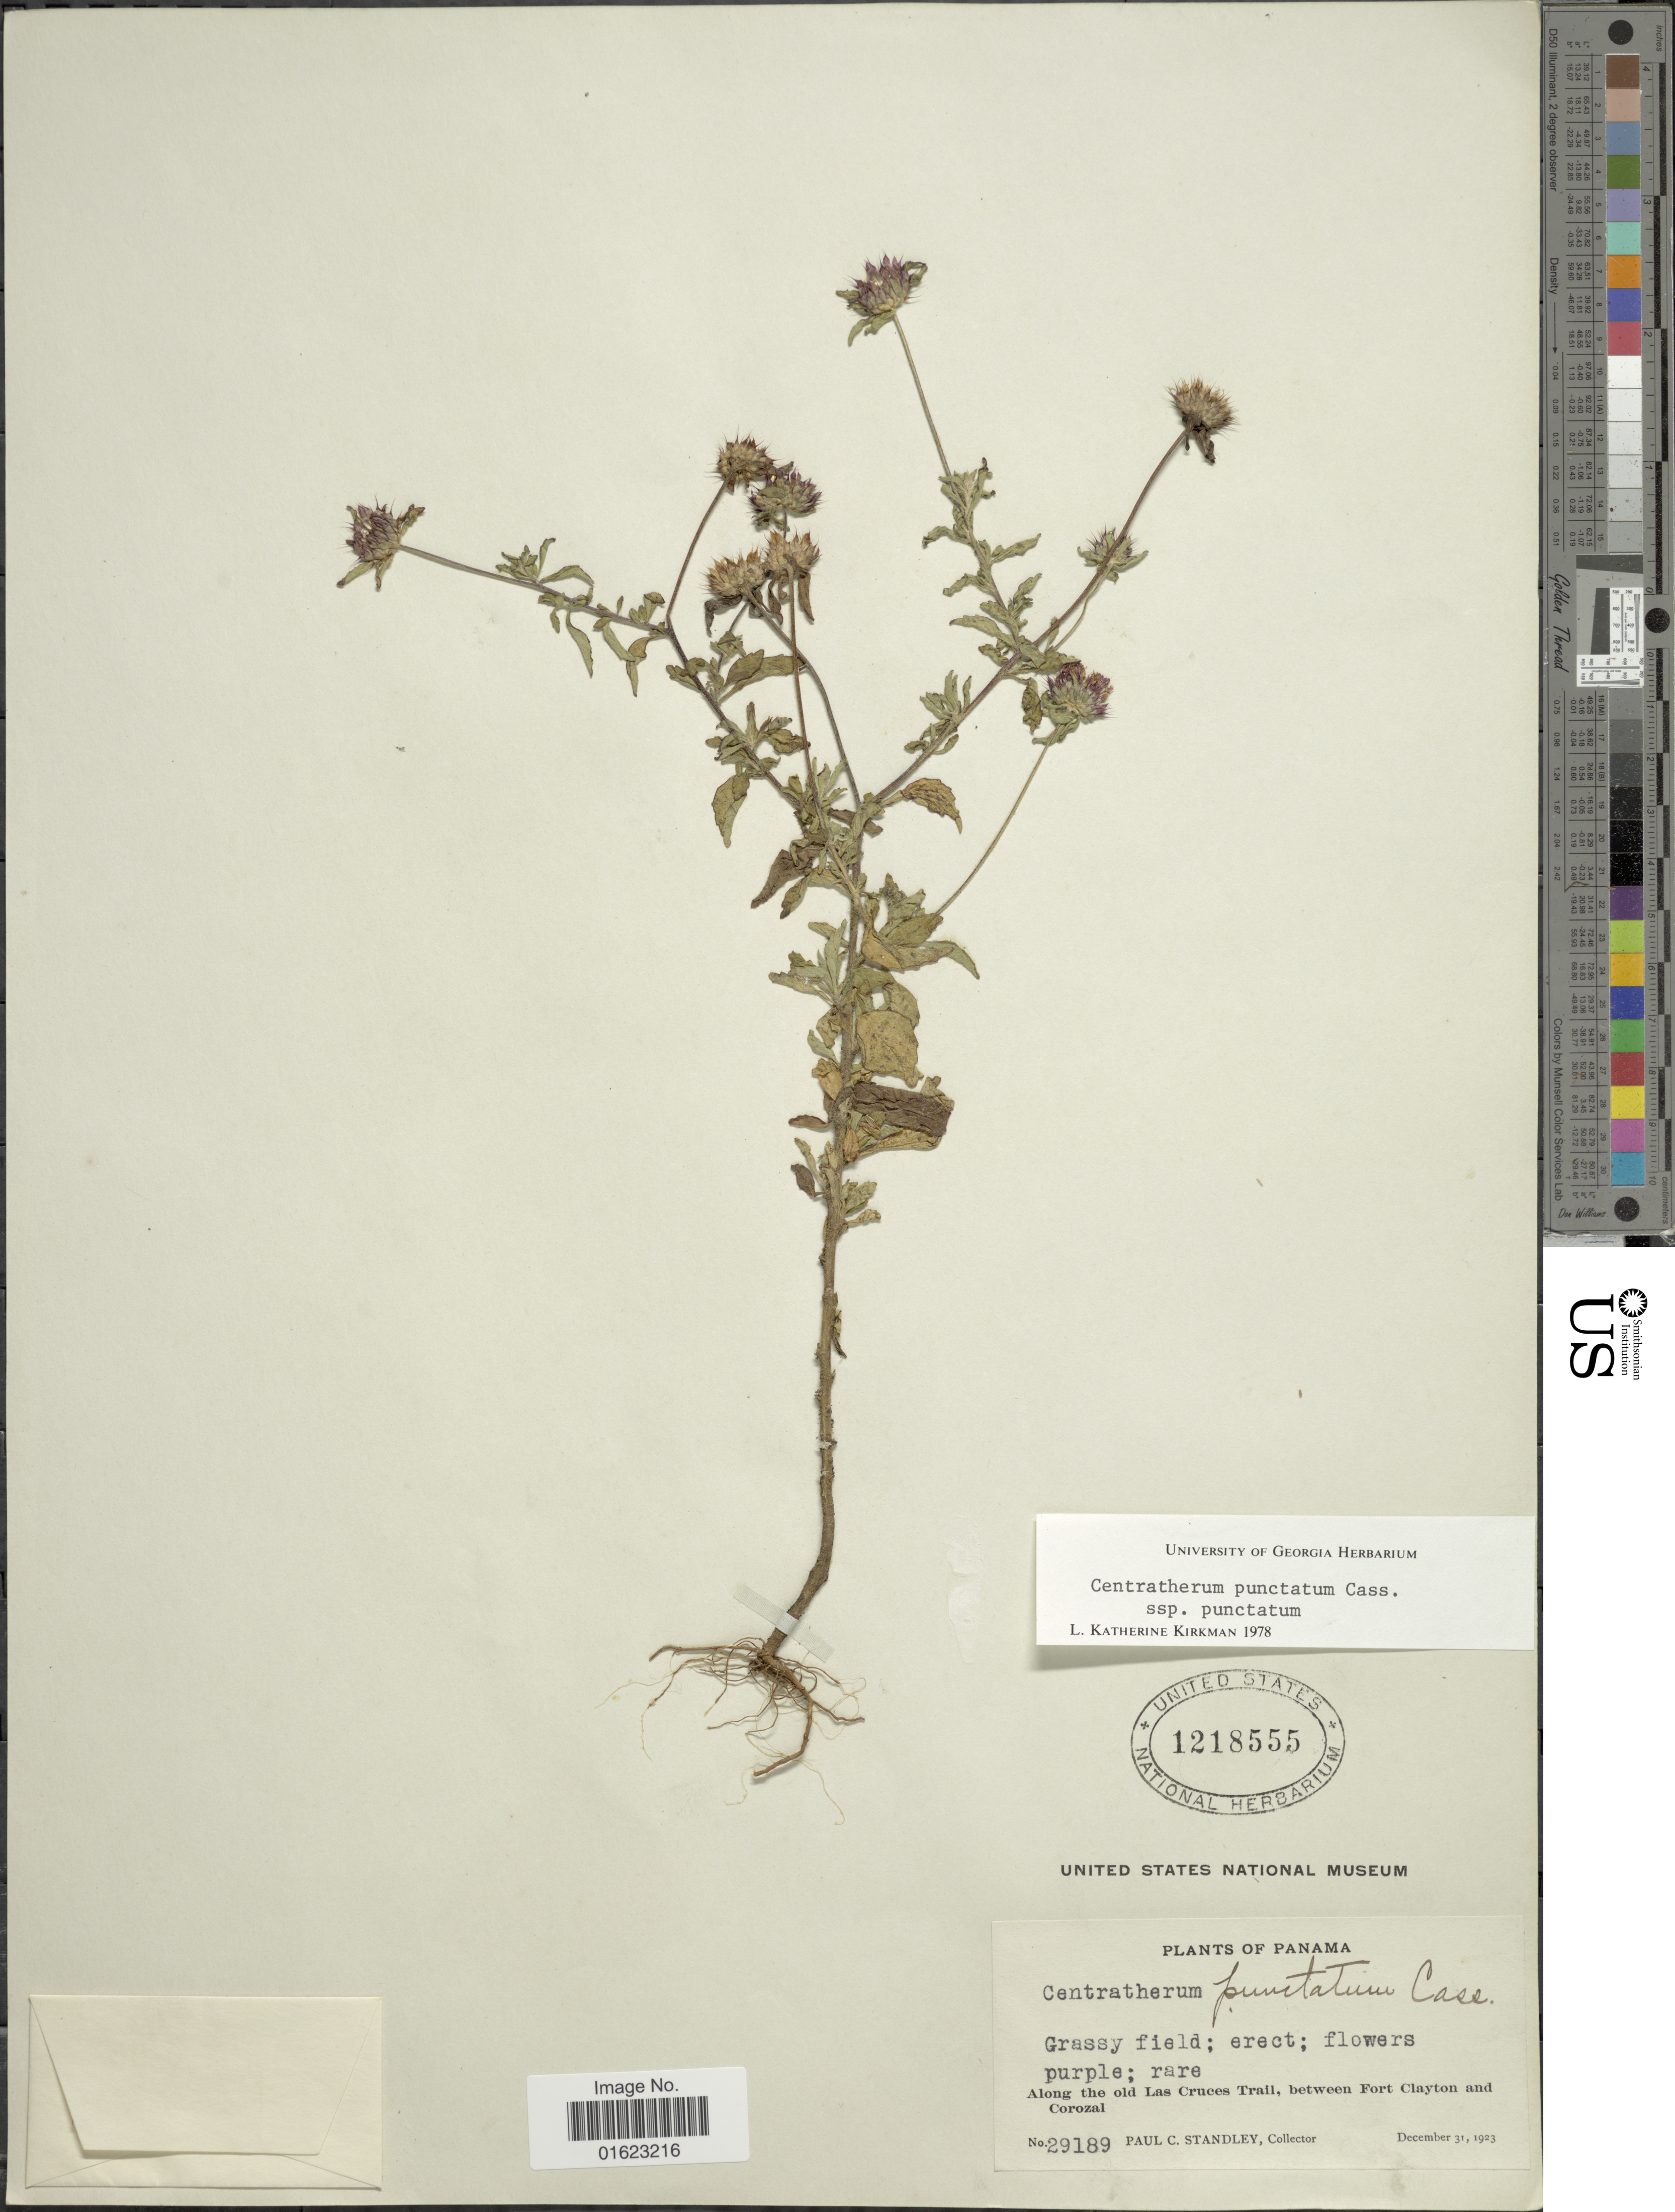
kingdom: Plantae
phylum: Tracheophyta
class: Magnoliopsida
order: Asterales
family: Asteraceae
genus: Centratherum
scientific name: Centratherum punctatum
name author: Cass.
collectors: P. C. Standley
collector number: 29189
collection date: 1923-12-31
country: Panama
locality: Along the old Las Cruces Trail, between Fort Calyton and Corozal.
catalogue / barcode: US 1218555